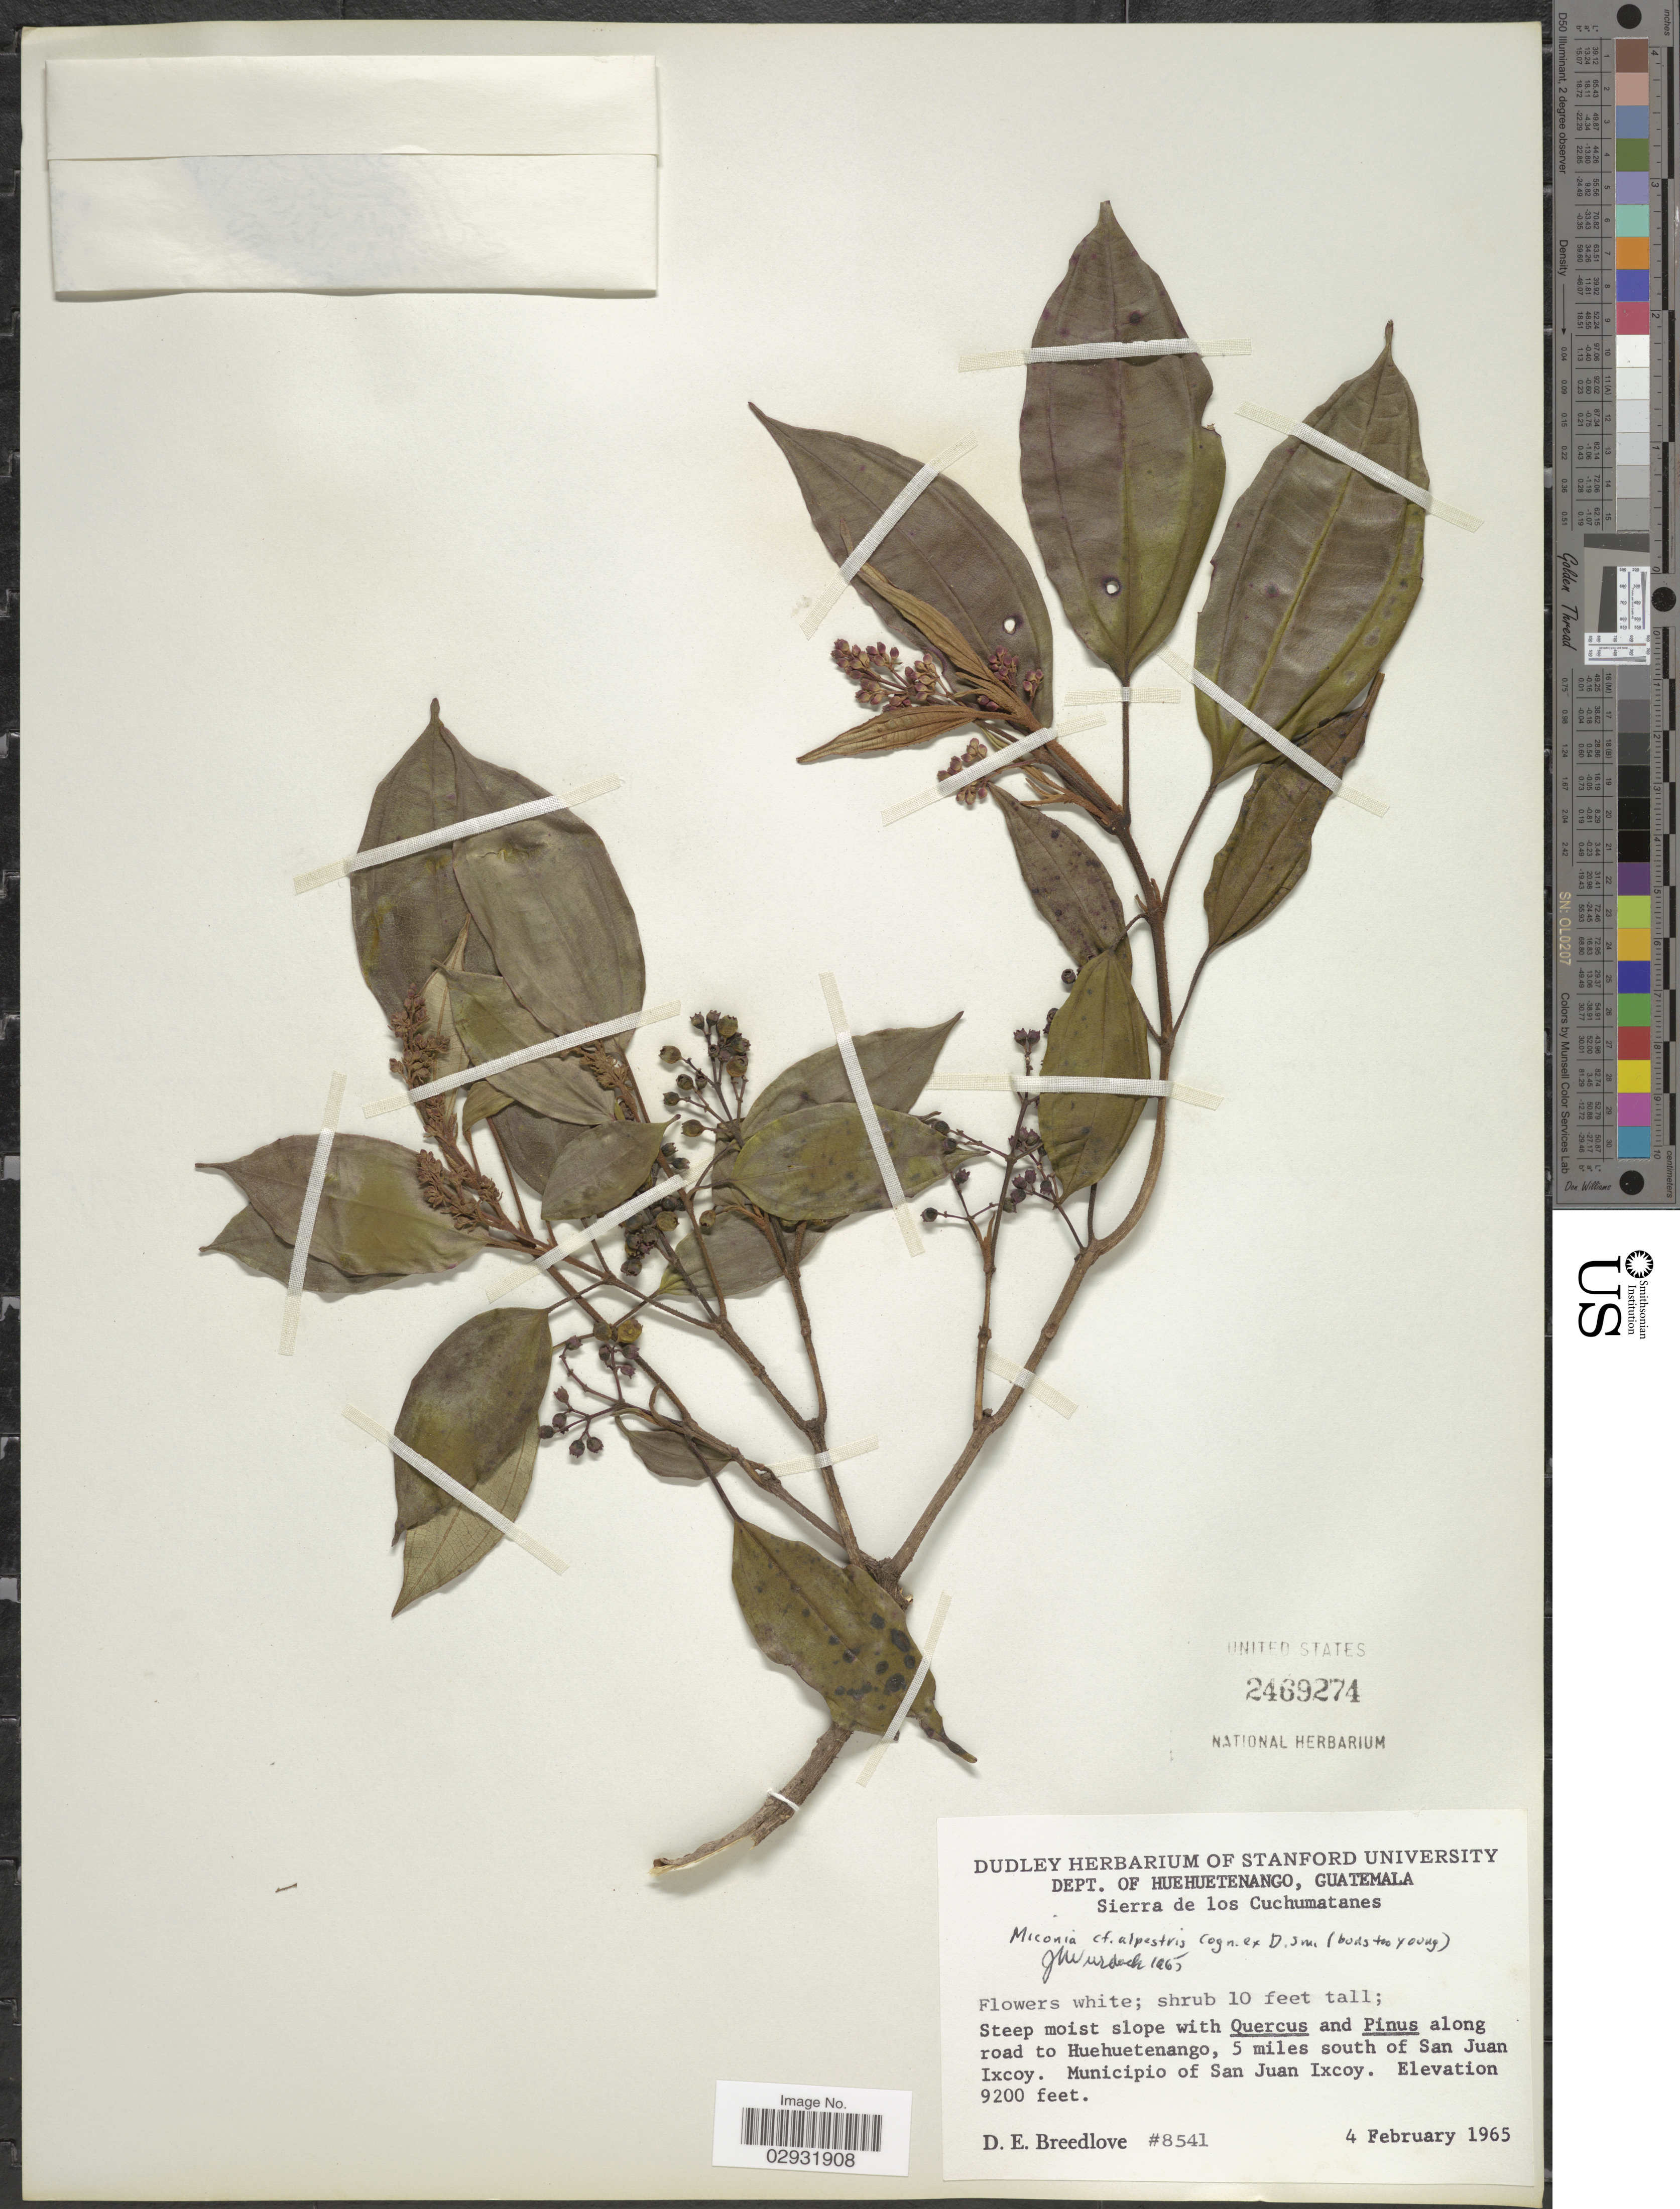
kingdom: Plantae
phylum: Tracheophyta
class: Magnoliopsida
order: Myrtales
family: Melastomataceae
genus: Miconia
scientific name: Miconia alpestris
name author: Cogn. ex Donn. Sm.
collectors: D. E. Breedlove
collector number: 8541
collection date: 1965-02-04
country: Guatemala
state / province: Huehuetenango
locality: Dept. of Huehuetenango. Sierra de los Cuchumatanes. Steep moist slope with Quercus and Pinus along road to Huehuetenango, 5 miles south of San Juan Ixcoy. Municipio of San Juan Ixcoy.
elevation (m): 2804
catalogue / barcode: US 2469274